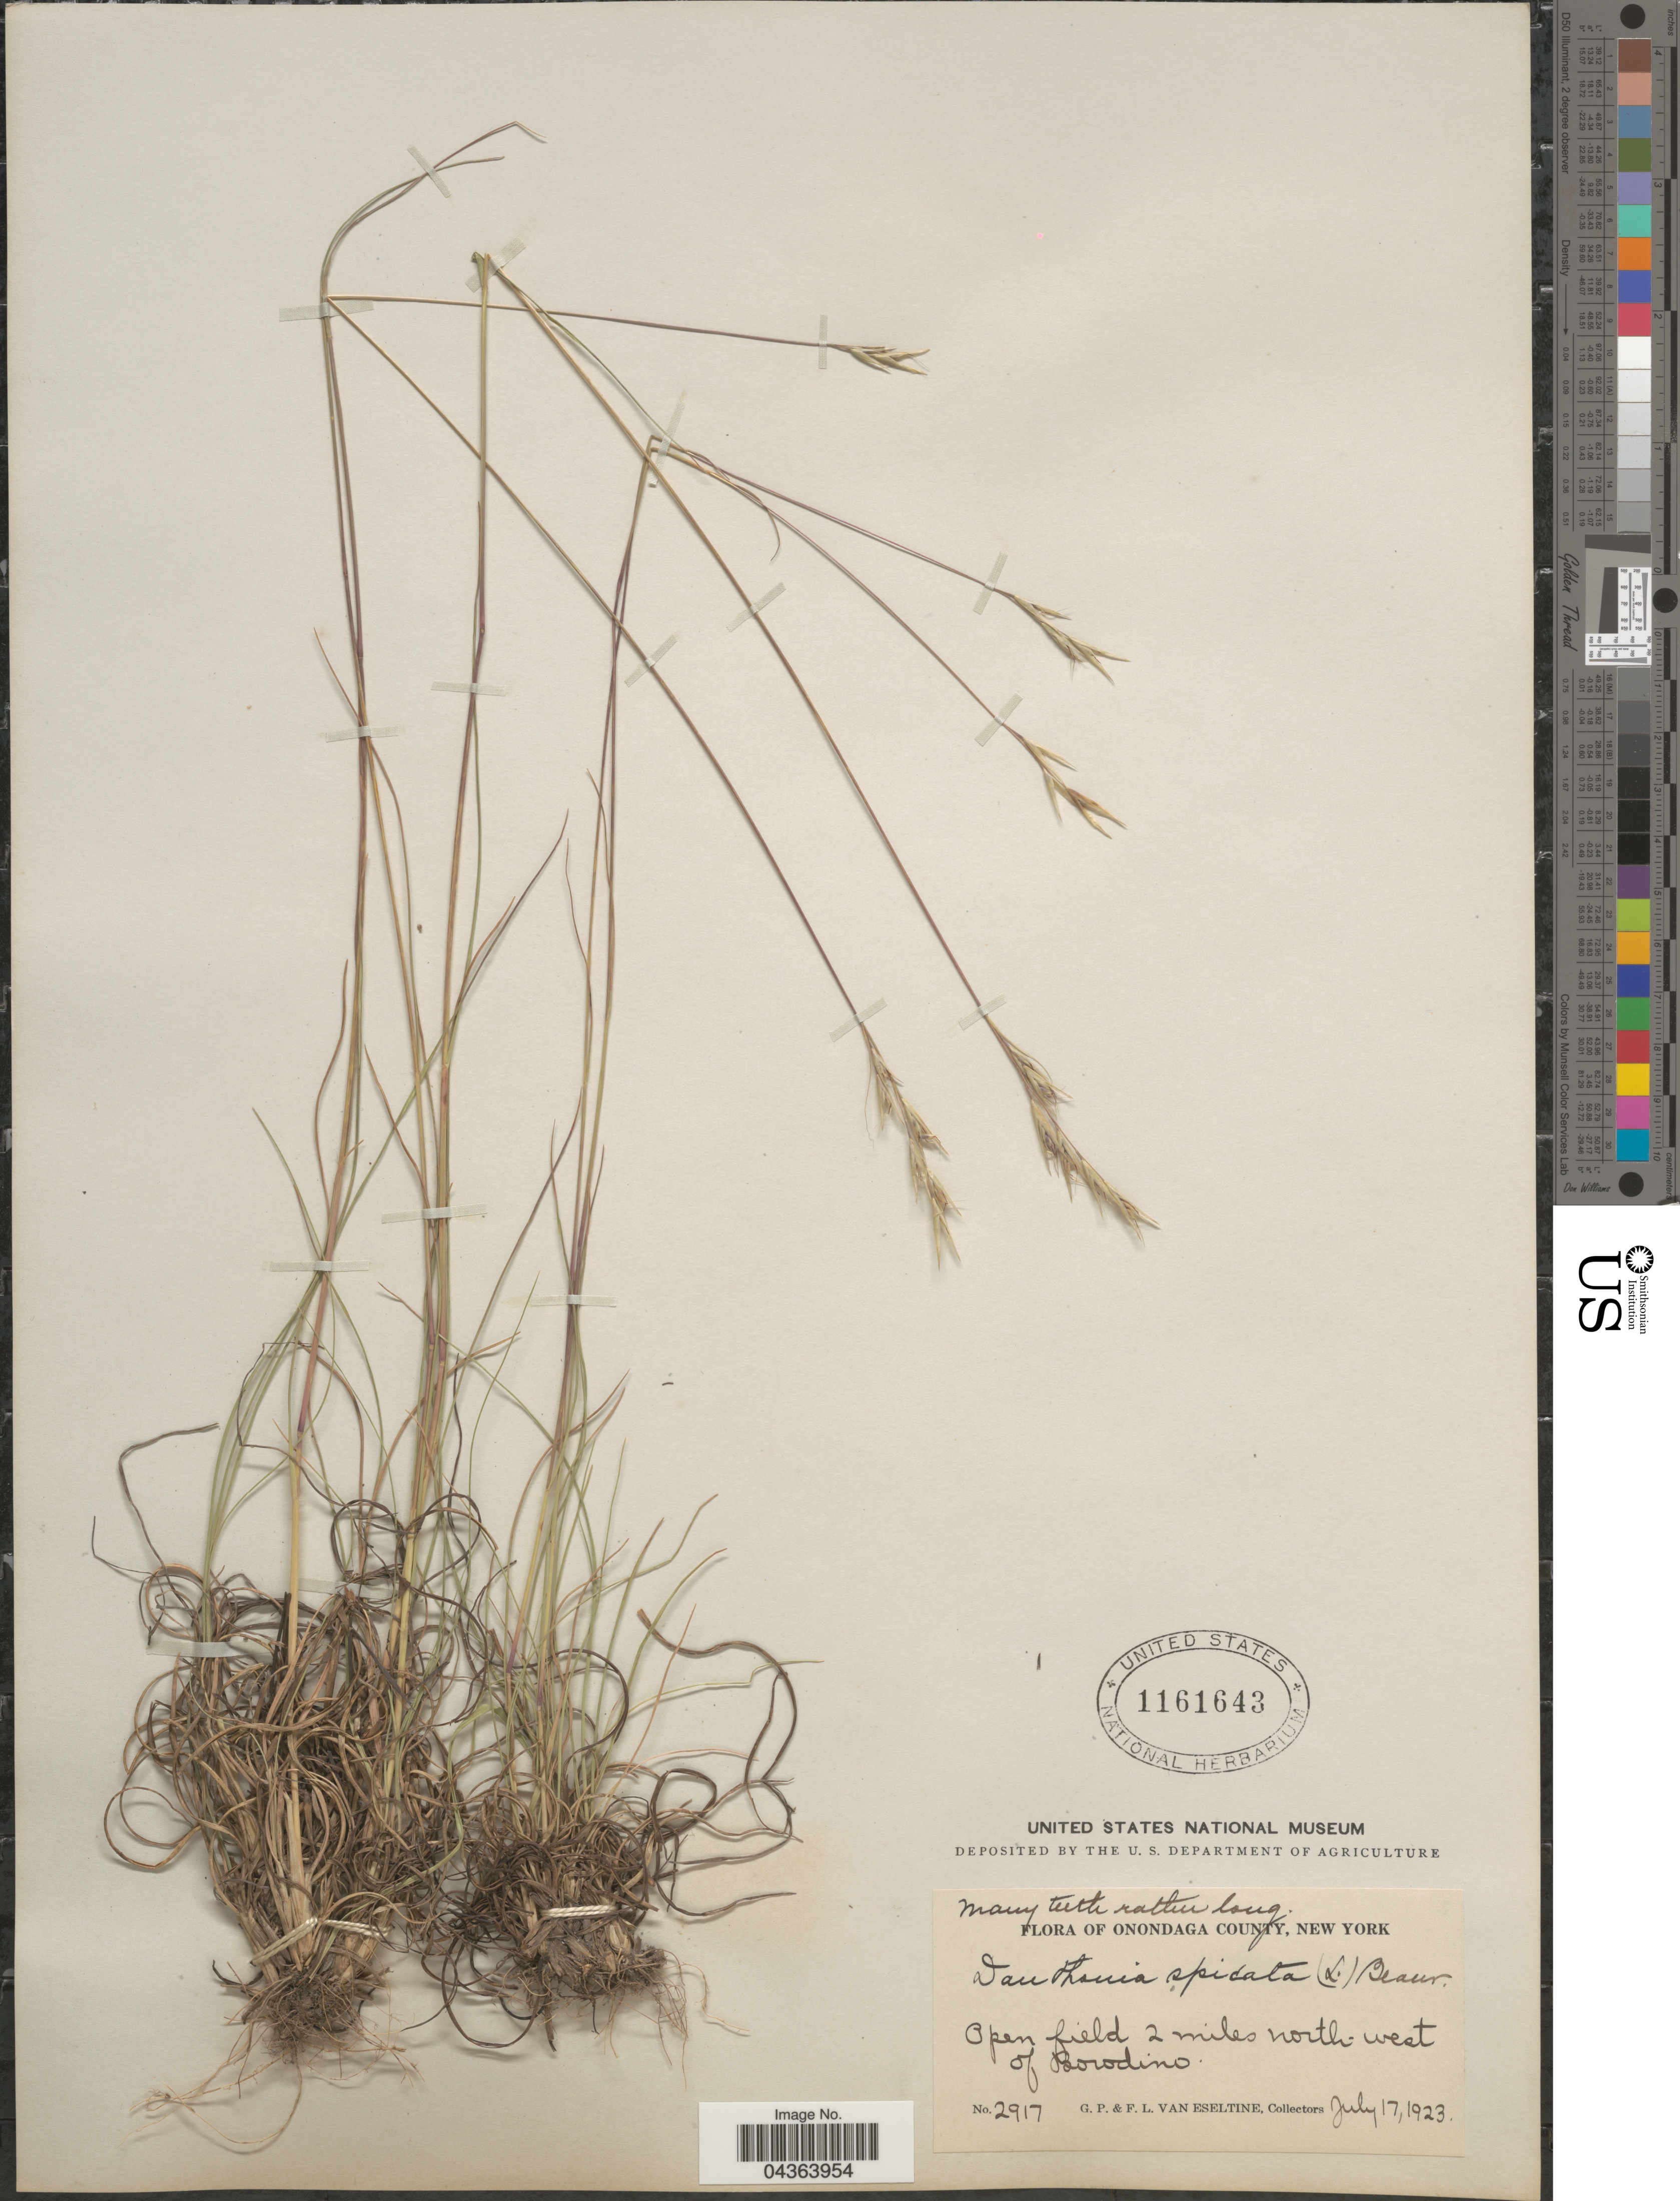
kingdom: Plantae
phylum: Tracheophyta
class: Liliopsida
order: Poales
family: Poaceae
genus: Danthonia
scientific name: Danthonia spicata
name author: (L.) P. Beauv. ex Roem. & Schult.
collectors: G. P. Van Eseltine & F. Van eseltine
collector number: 2917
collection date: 1923-07-17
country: United States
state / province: New York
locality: Onondaga County. 2 miles north-west of Borodino.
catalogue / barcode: US 1161643